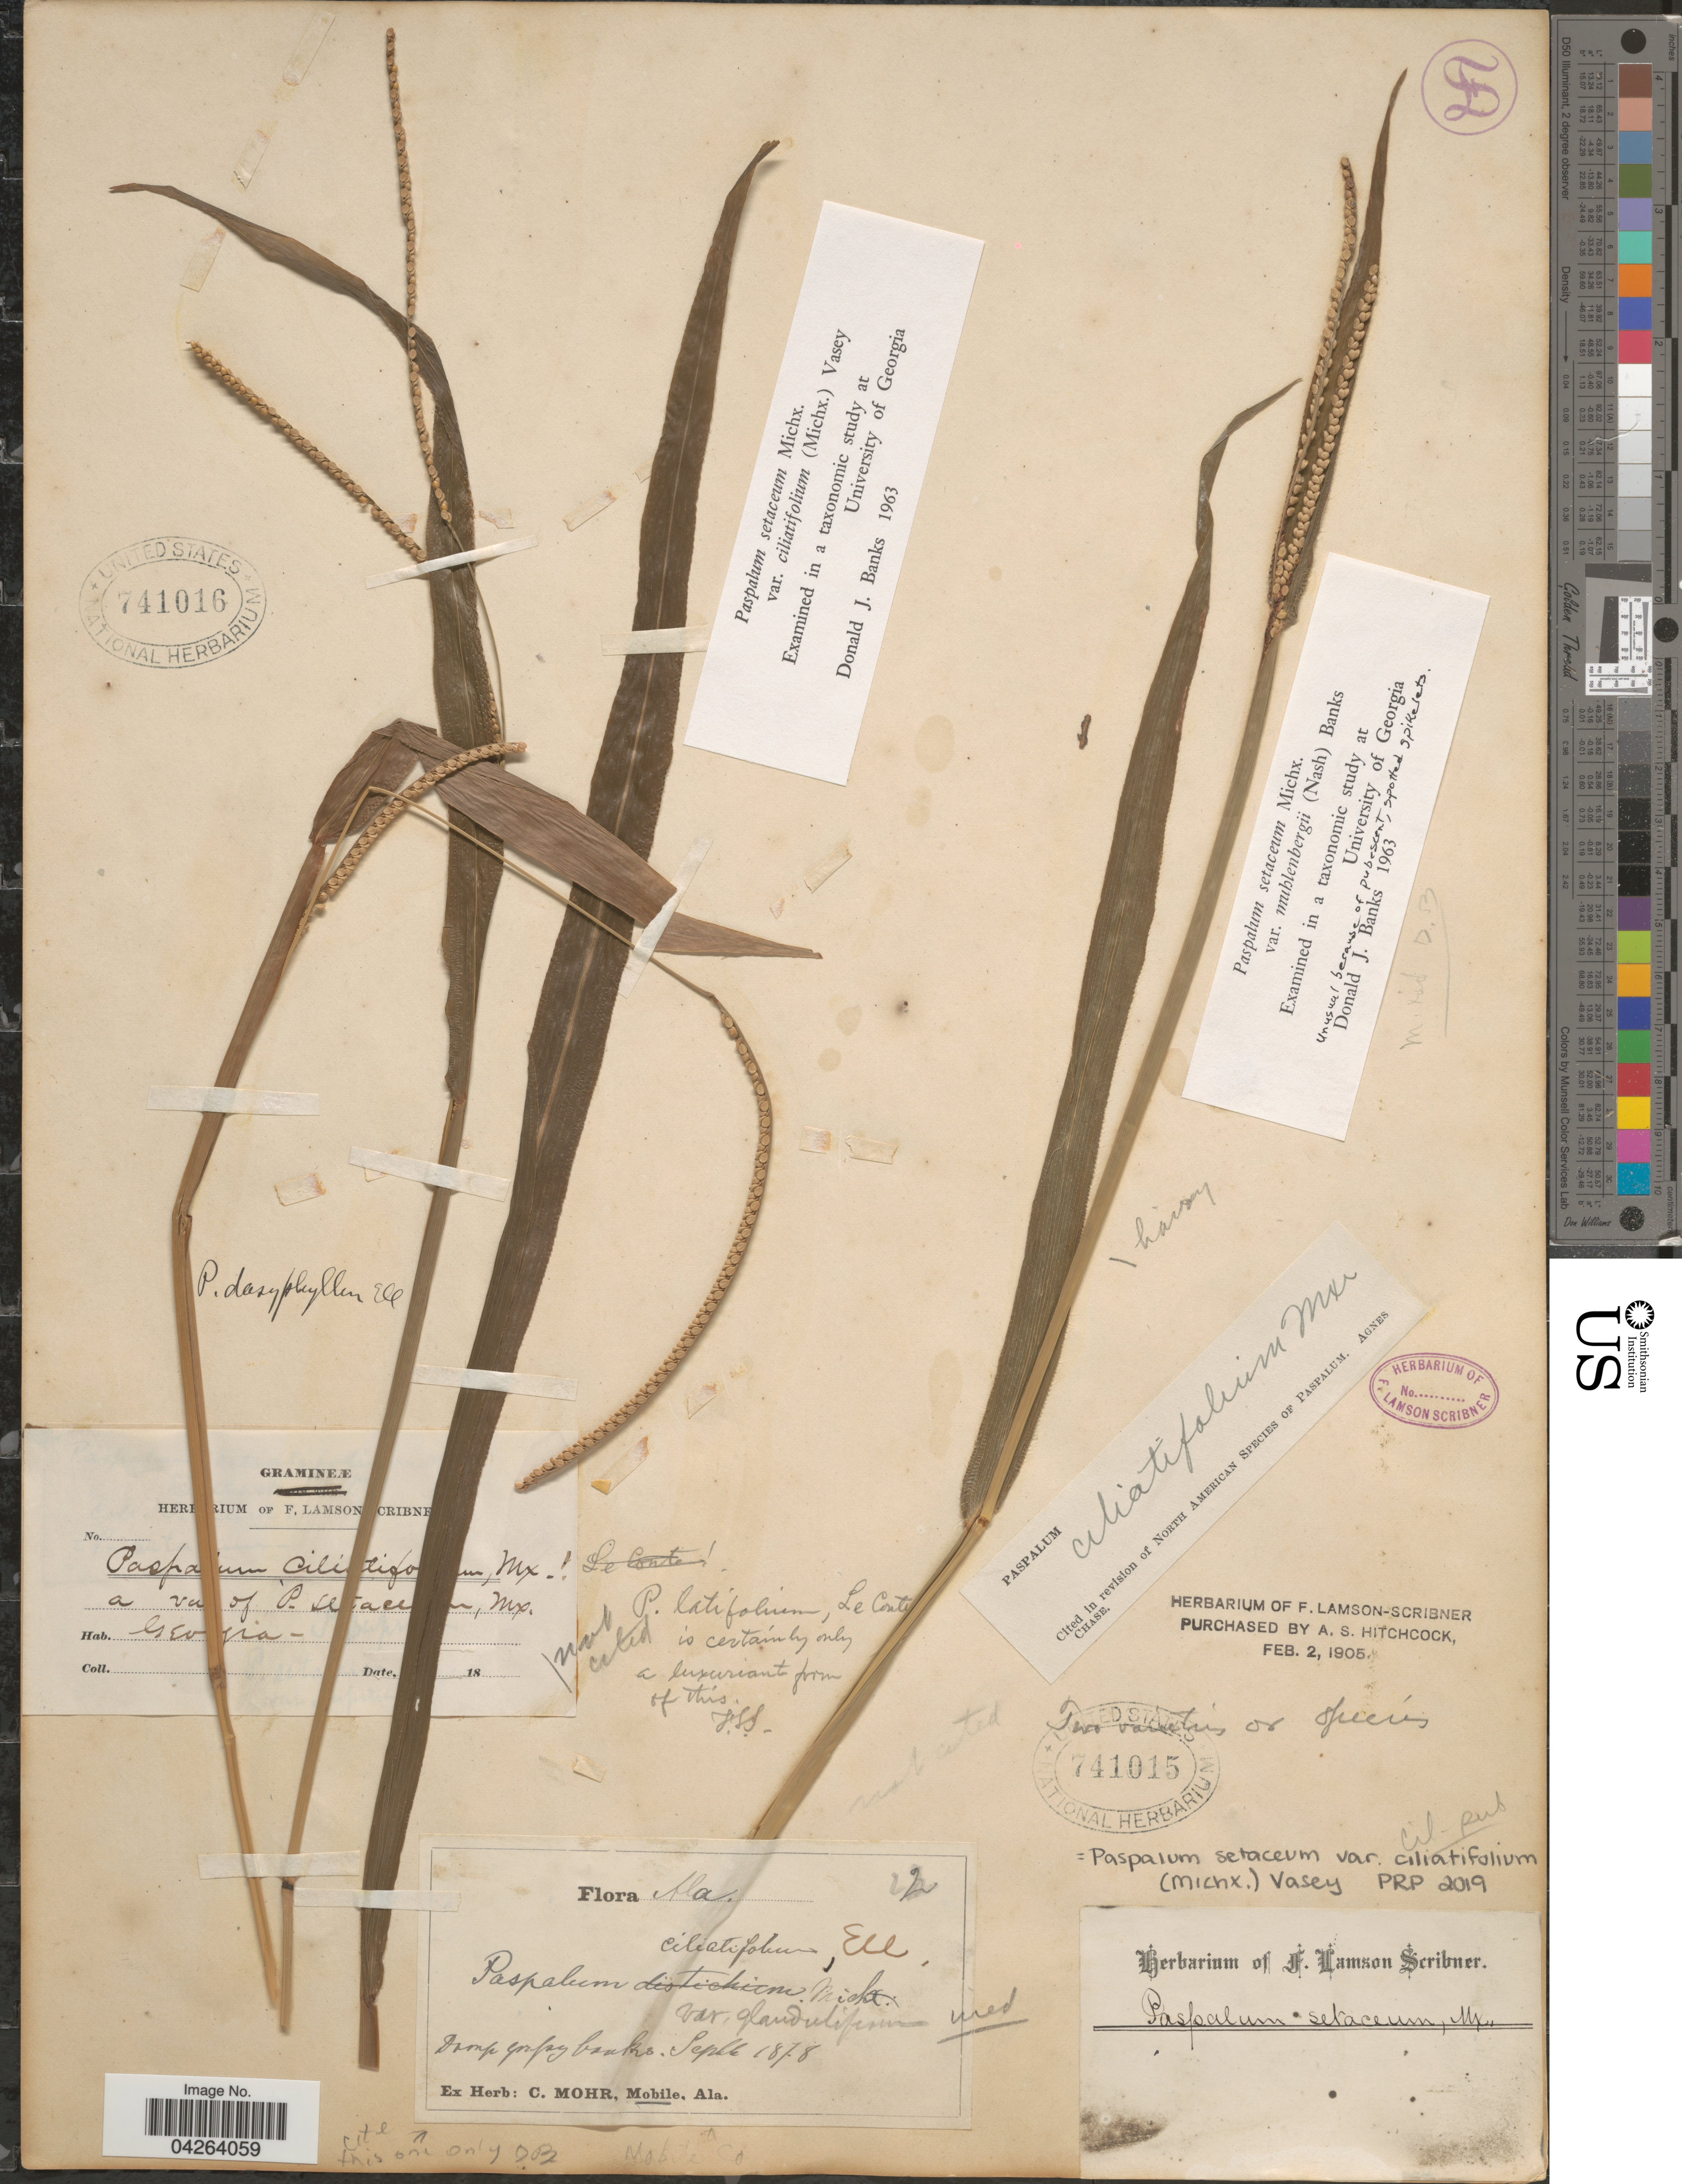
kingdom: Plantae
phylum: Tracheophyta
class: Liliopsida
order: Poales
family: Poaceae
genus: Paspalum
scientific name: Paspalum setaceum var. ciliatifolium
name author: (Michx.) Vasey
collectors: ex herb. F. Lamson Scribner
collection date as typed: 18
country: United States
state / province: Georgia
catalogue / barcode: US 741016